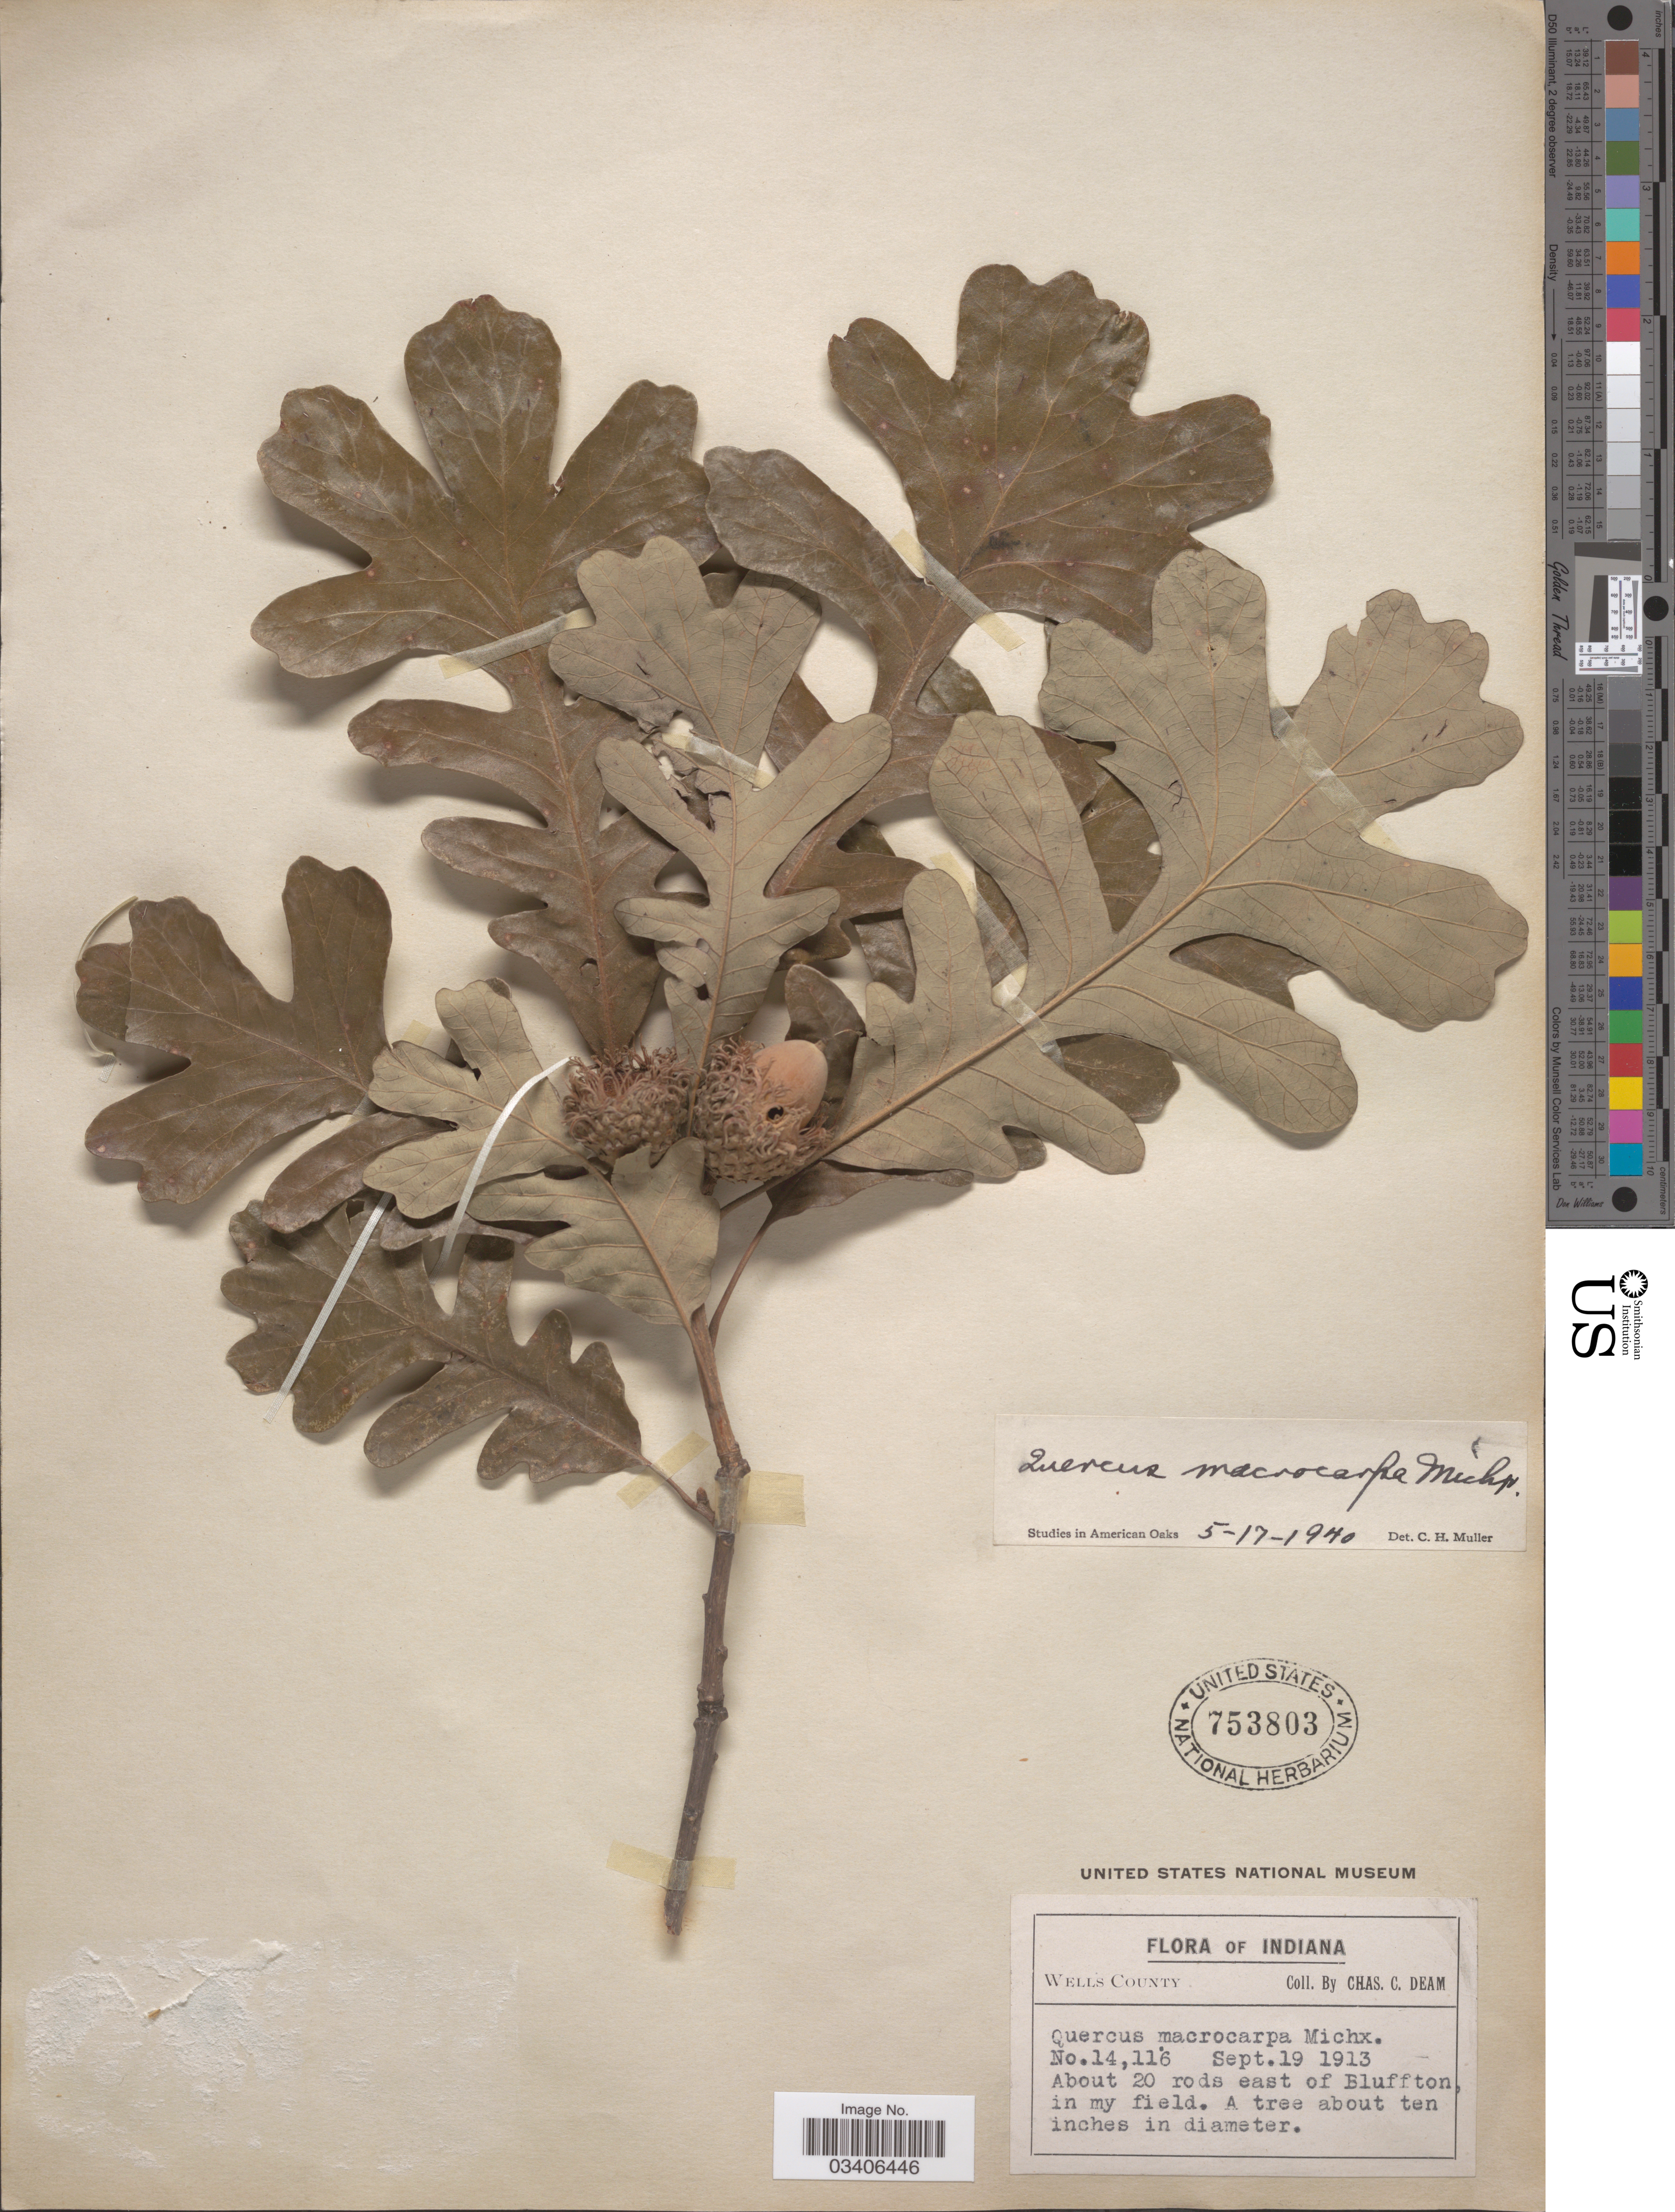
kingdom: Plantae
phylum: Tracheophyta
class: Magnoliopsida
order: Fagales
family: Fagaceae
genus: Quercus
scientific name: Quercus macrocarpa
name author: Michx.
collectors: C. C. Deam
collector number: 14116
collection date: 1913-09-19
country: United States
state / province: Indiana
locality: Wells County. About 20 rods east of Bluffton, in my field.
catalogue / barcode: US 753803